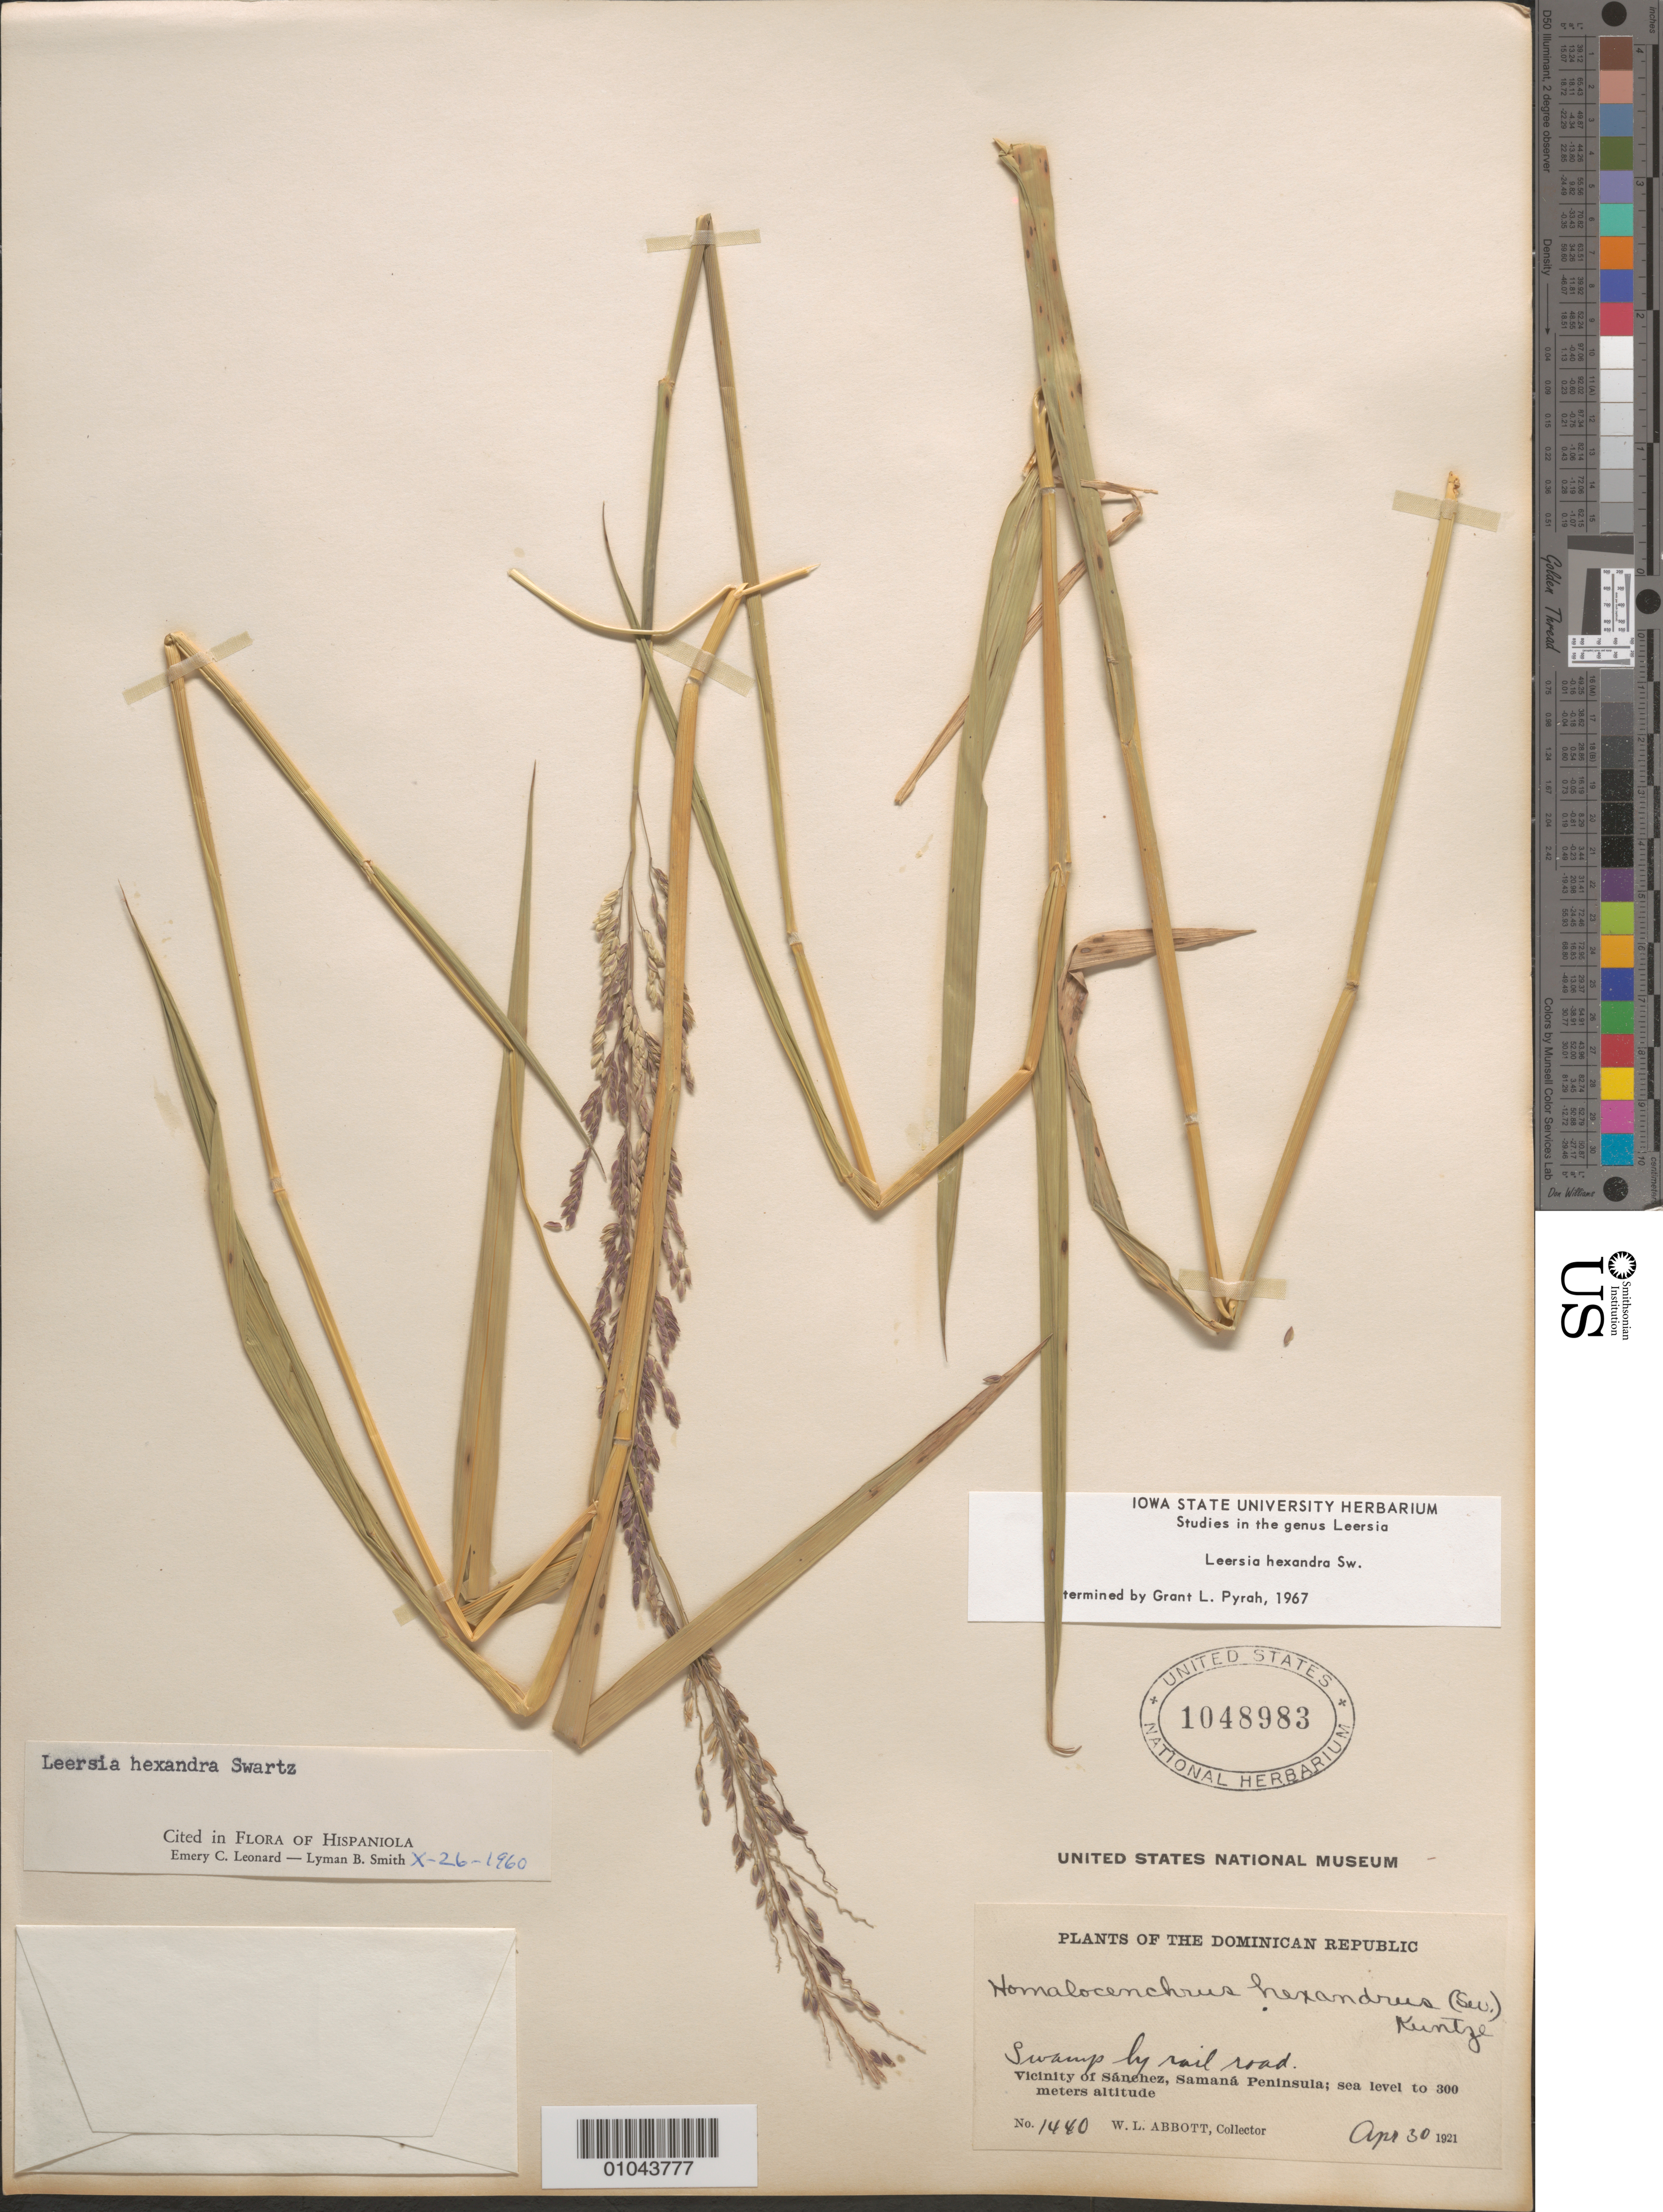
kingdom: Plantae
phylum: Tracheophyta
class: Liliopsida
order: Poales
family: Poaceae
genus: Leersia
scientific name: Leersia hexandra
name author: Sw.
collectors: W. L. Abbott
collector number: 1480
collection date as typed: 30 Apr 1921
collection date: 1921-04-30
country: Dominican Republic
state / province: Samaná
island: Hispaniola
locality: Vicinity of Sanchez, Samana peninsula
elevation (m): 0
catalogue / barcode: US 1048983